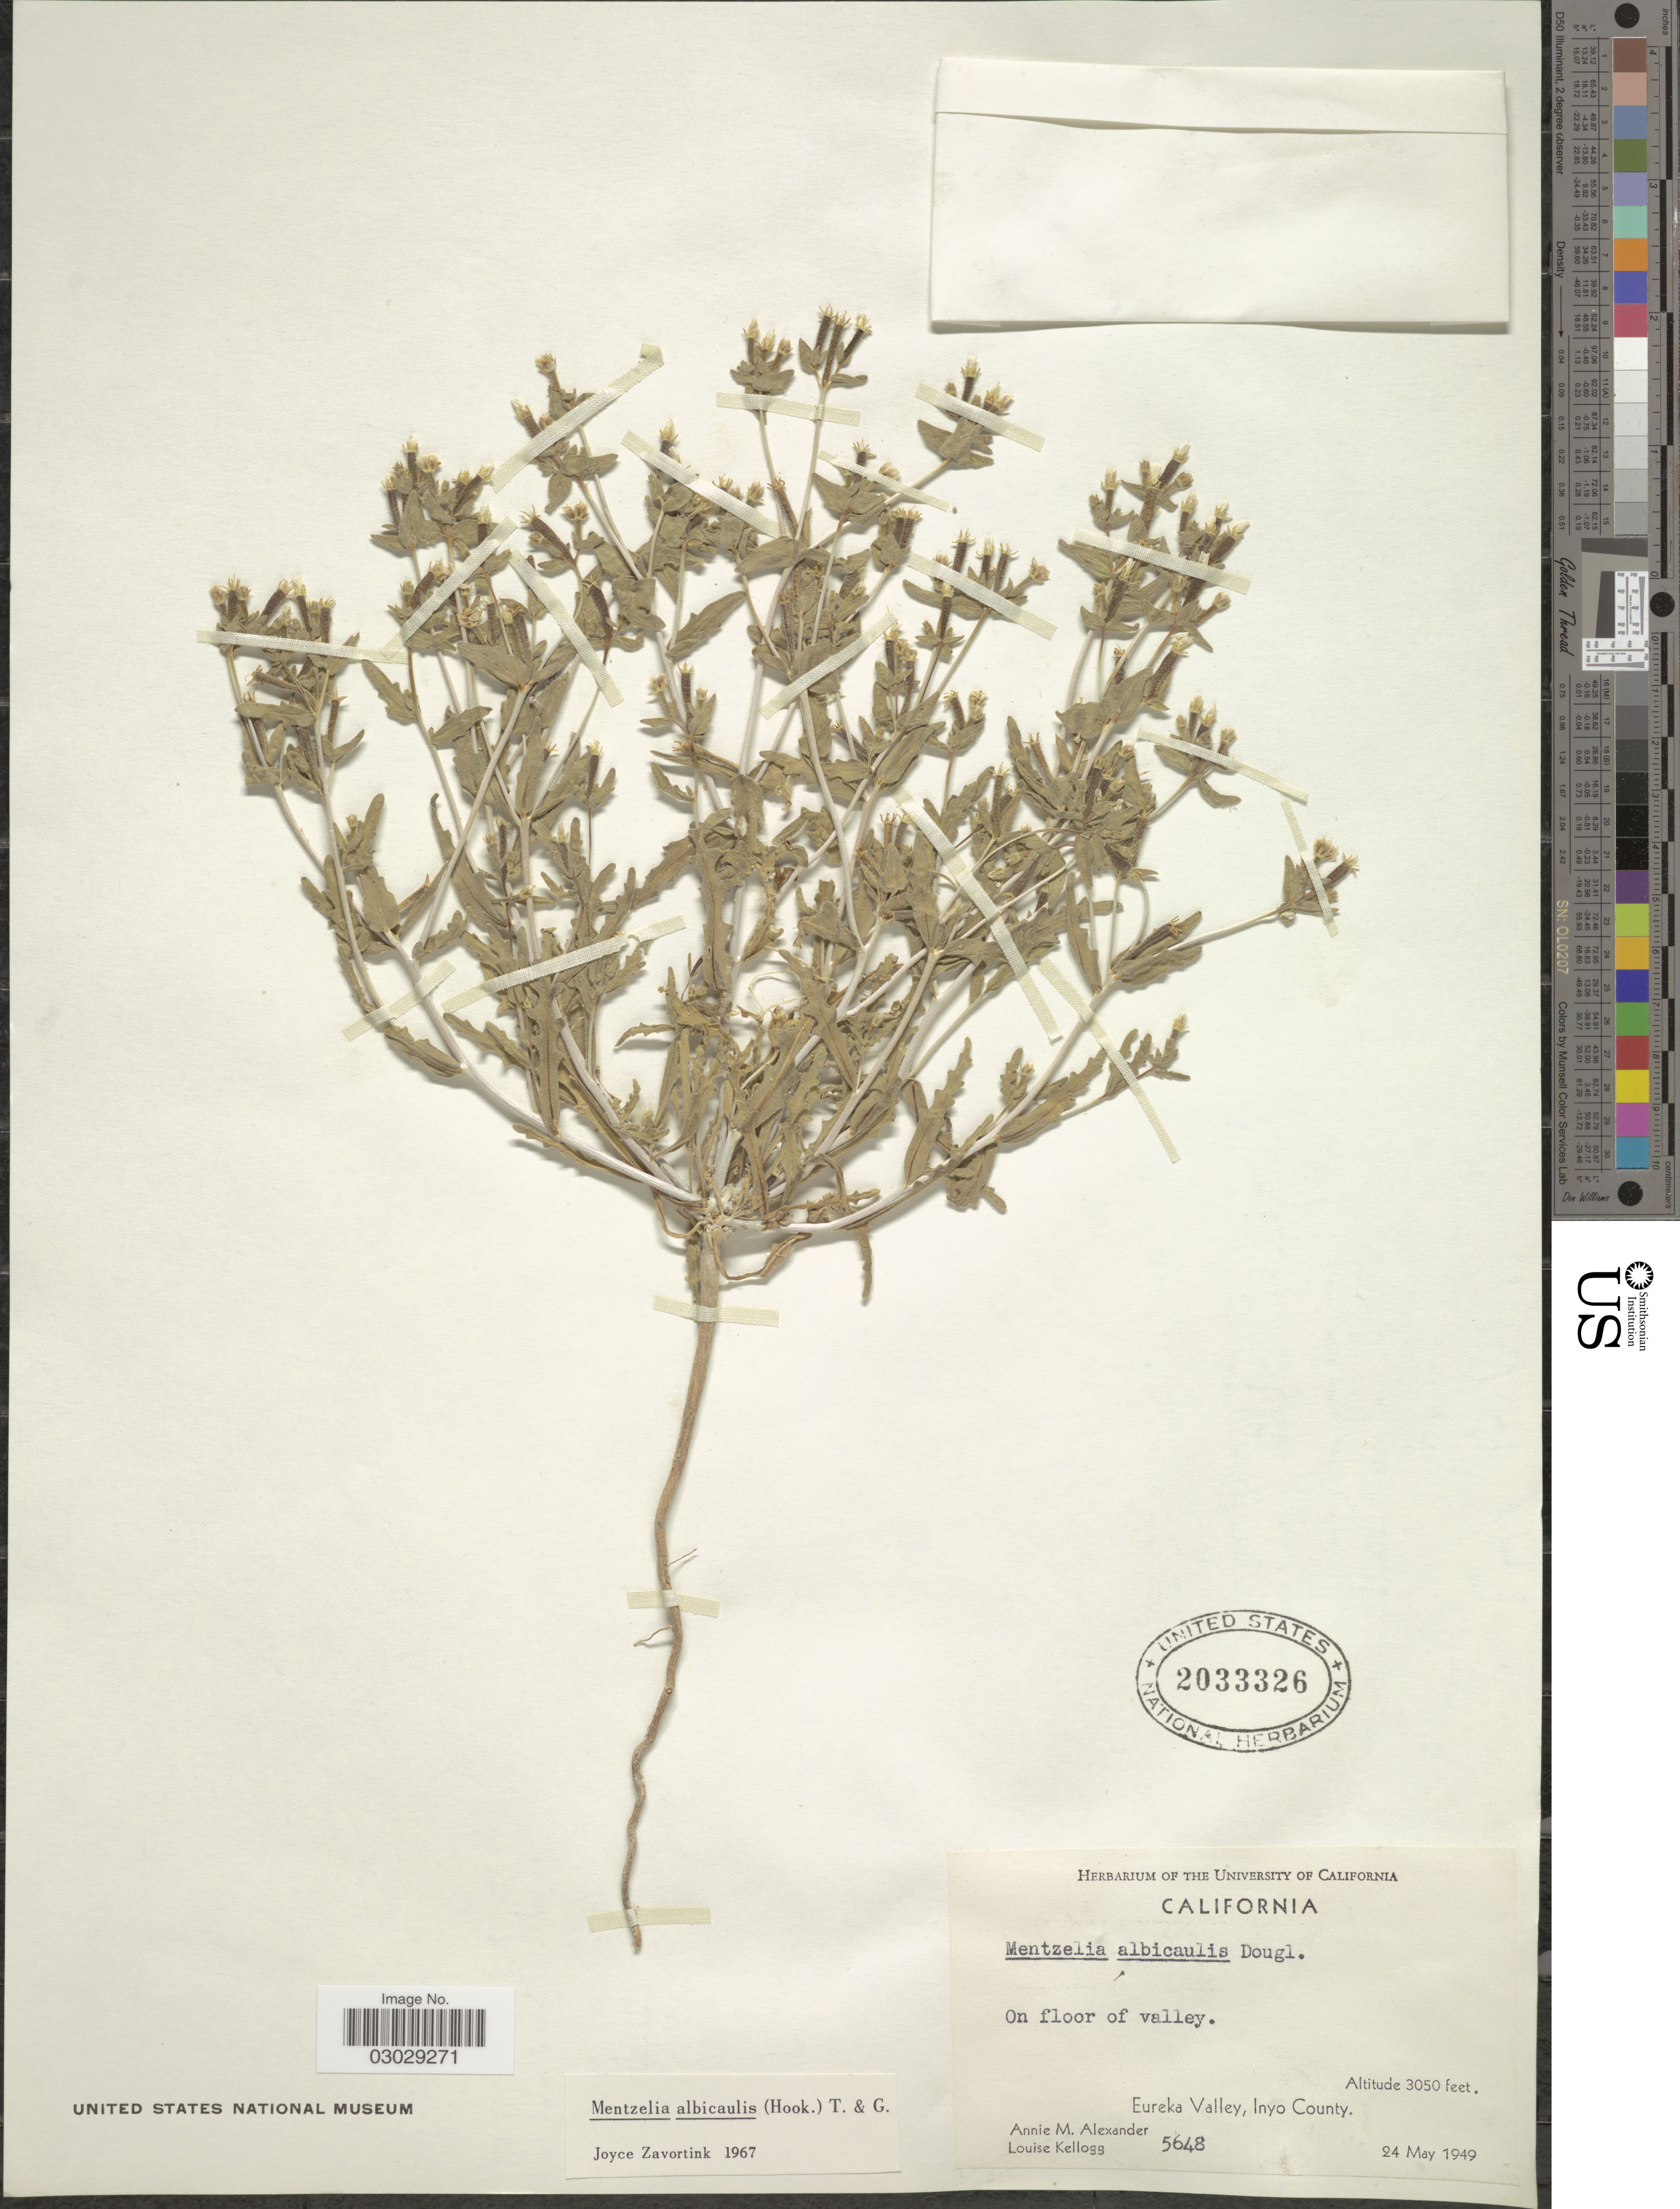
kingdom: Plantae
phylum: Tracheophyta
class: Magnoliopsida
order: Cornales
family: Loasaceae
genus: Mentzelia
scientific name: Mentzelia albicaulis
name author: (Douglas ex Hook.) Douglas ex Torr. & A. Gray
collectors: A. M. Alexander & L. Kellog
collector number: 5648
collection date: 1949-05-24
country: United States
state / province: California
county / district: Inyo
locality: On floor of valley. Eureka Valley, Inyo County.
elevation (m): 930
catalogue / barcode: US 2033326